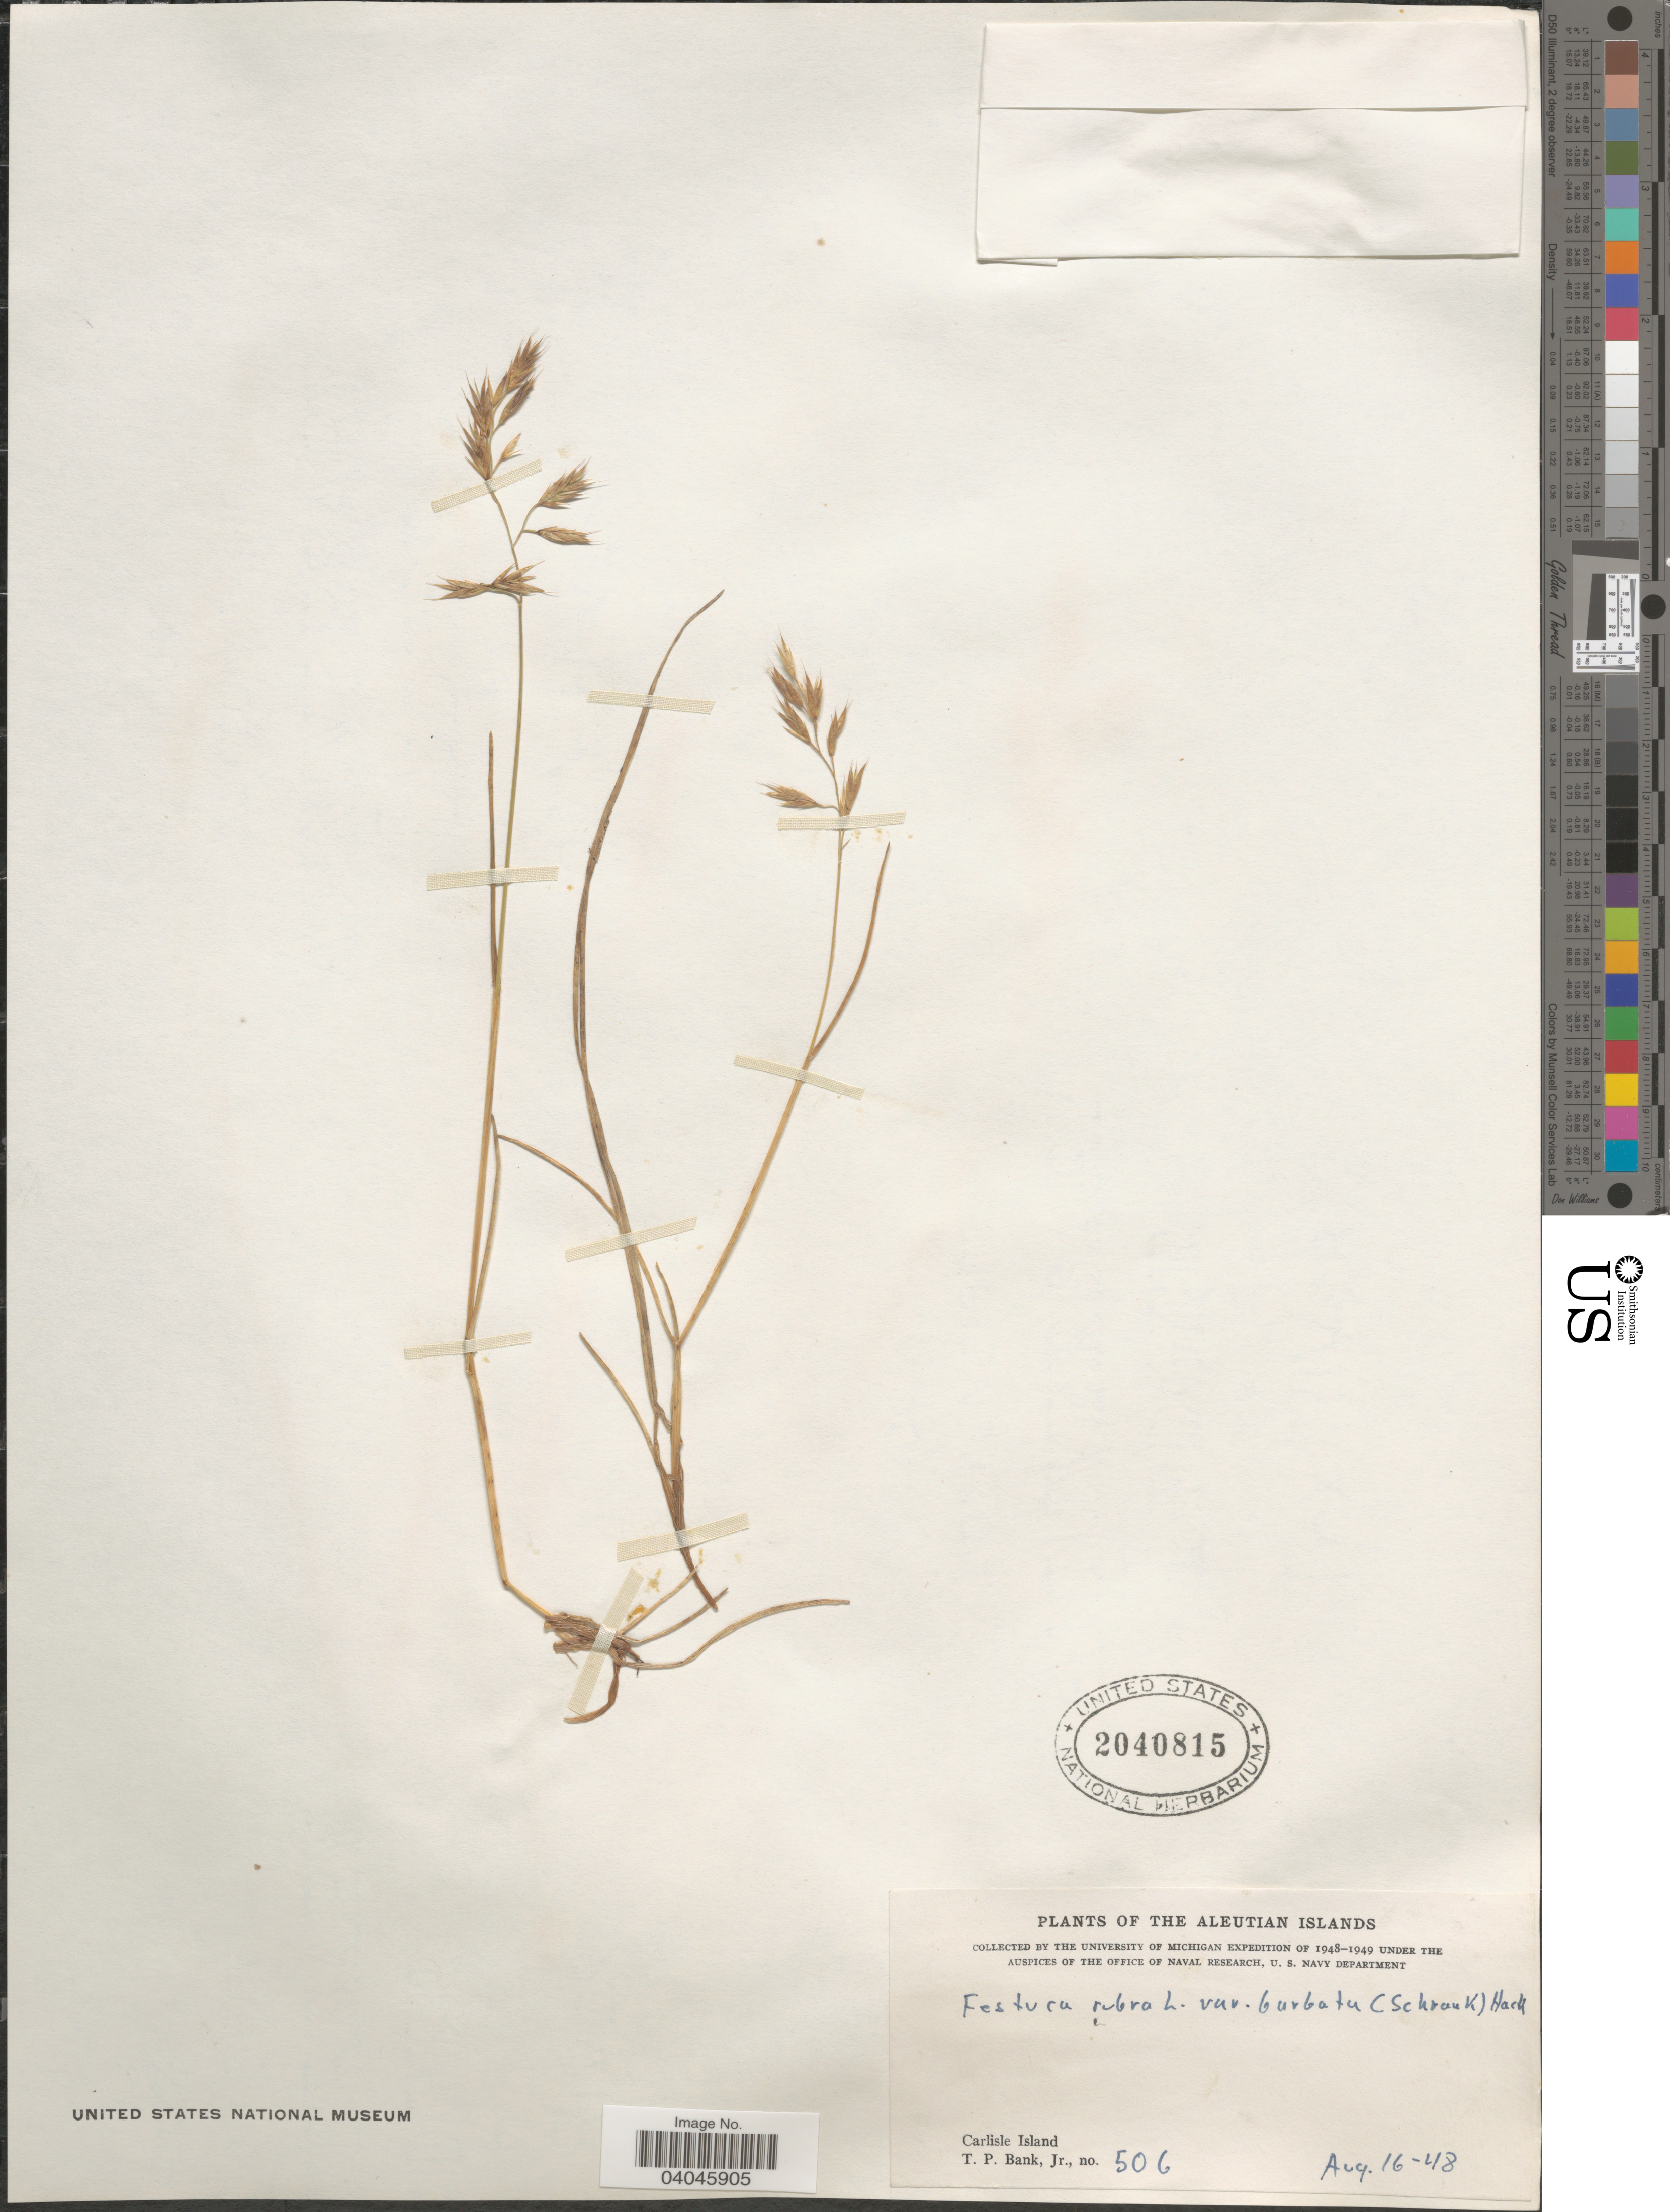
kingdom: Plantae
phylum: Tracheophyta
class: Liliopsida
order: Poales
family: Poaceae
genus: Festuca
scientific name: Festuca rubra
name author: L.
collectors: T. Bank Jr.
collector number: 506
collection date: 1948-08-16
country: United States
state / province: Alaska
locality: Aleutian Islands. Carlisle Island.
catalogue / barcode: US 2040815